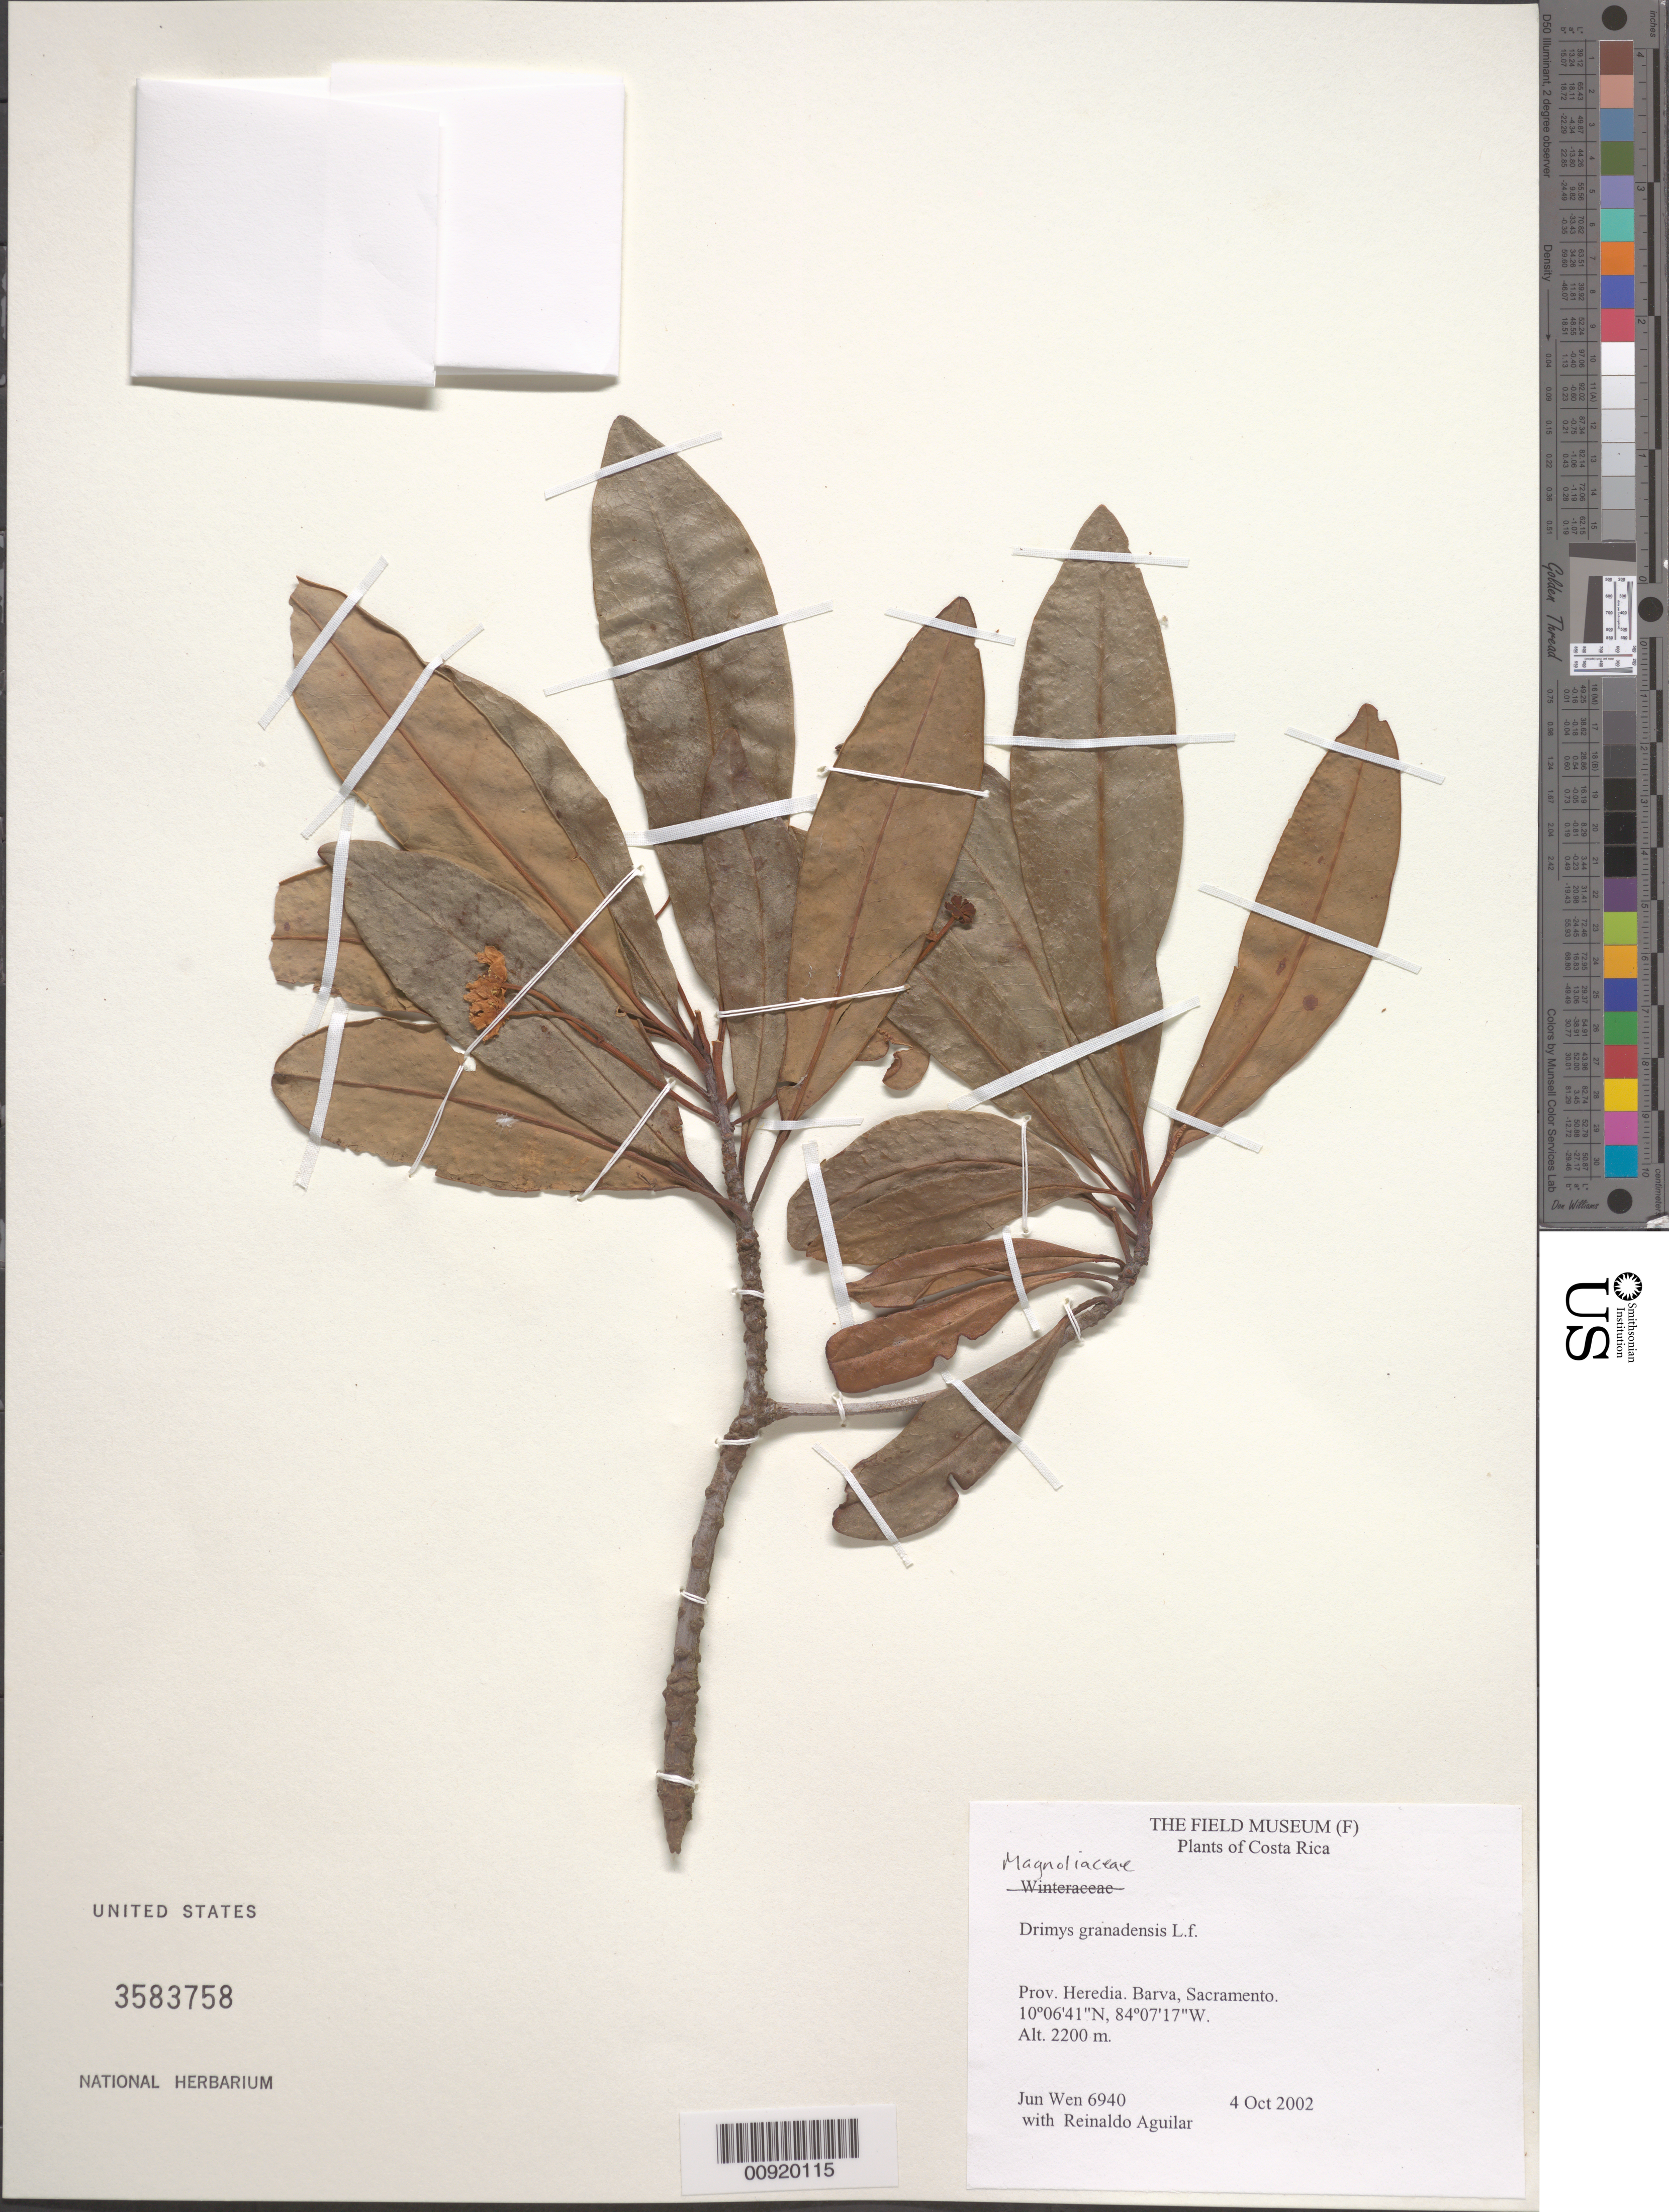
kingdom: Plantae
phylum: Tracheophyta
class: Magnoliopsida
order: Canellales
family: Winteraceae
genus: Drimys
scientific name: Drimys granadensis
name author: L. f.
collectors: J. Wen & R. Aguilar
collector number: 6940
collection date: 2002-10-04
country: Costa Rica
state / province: Heredia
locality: Barva. Sacremento.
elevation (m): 2200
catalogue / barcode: US 3583758